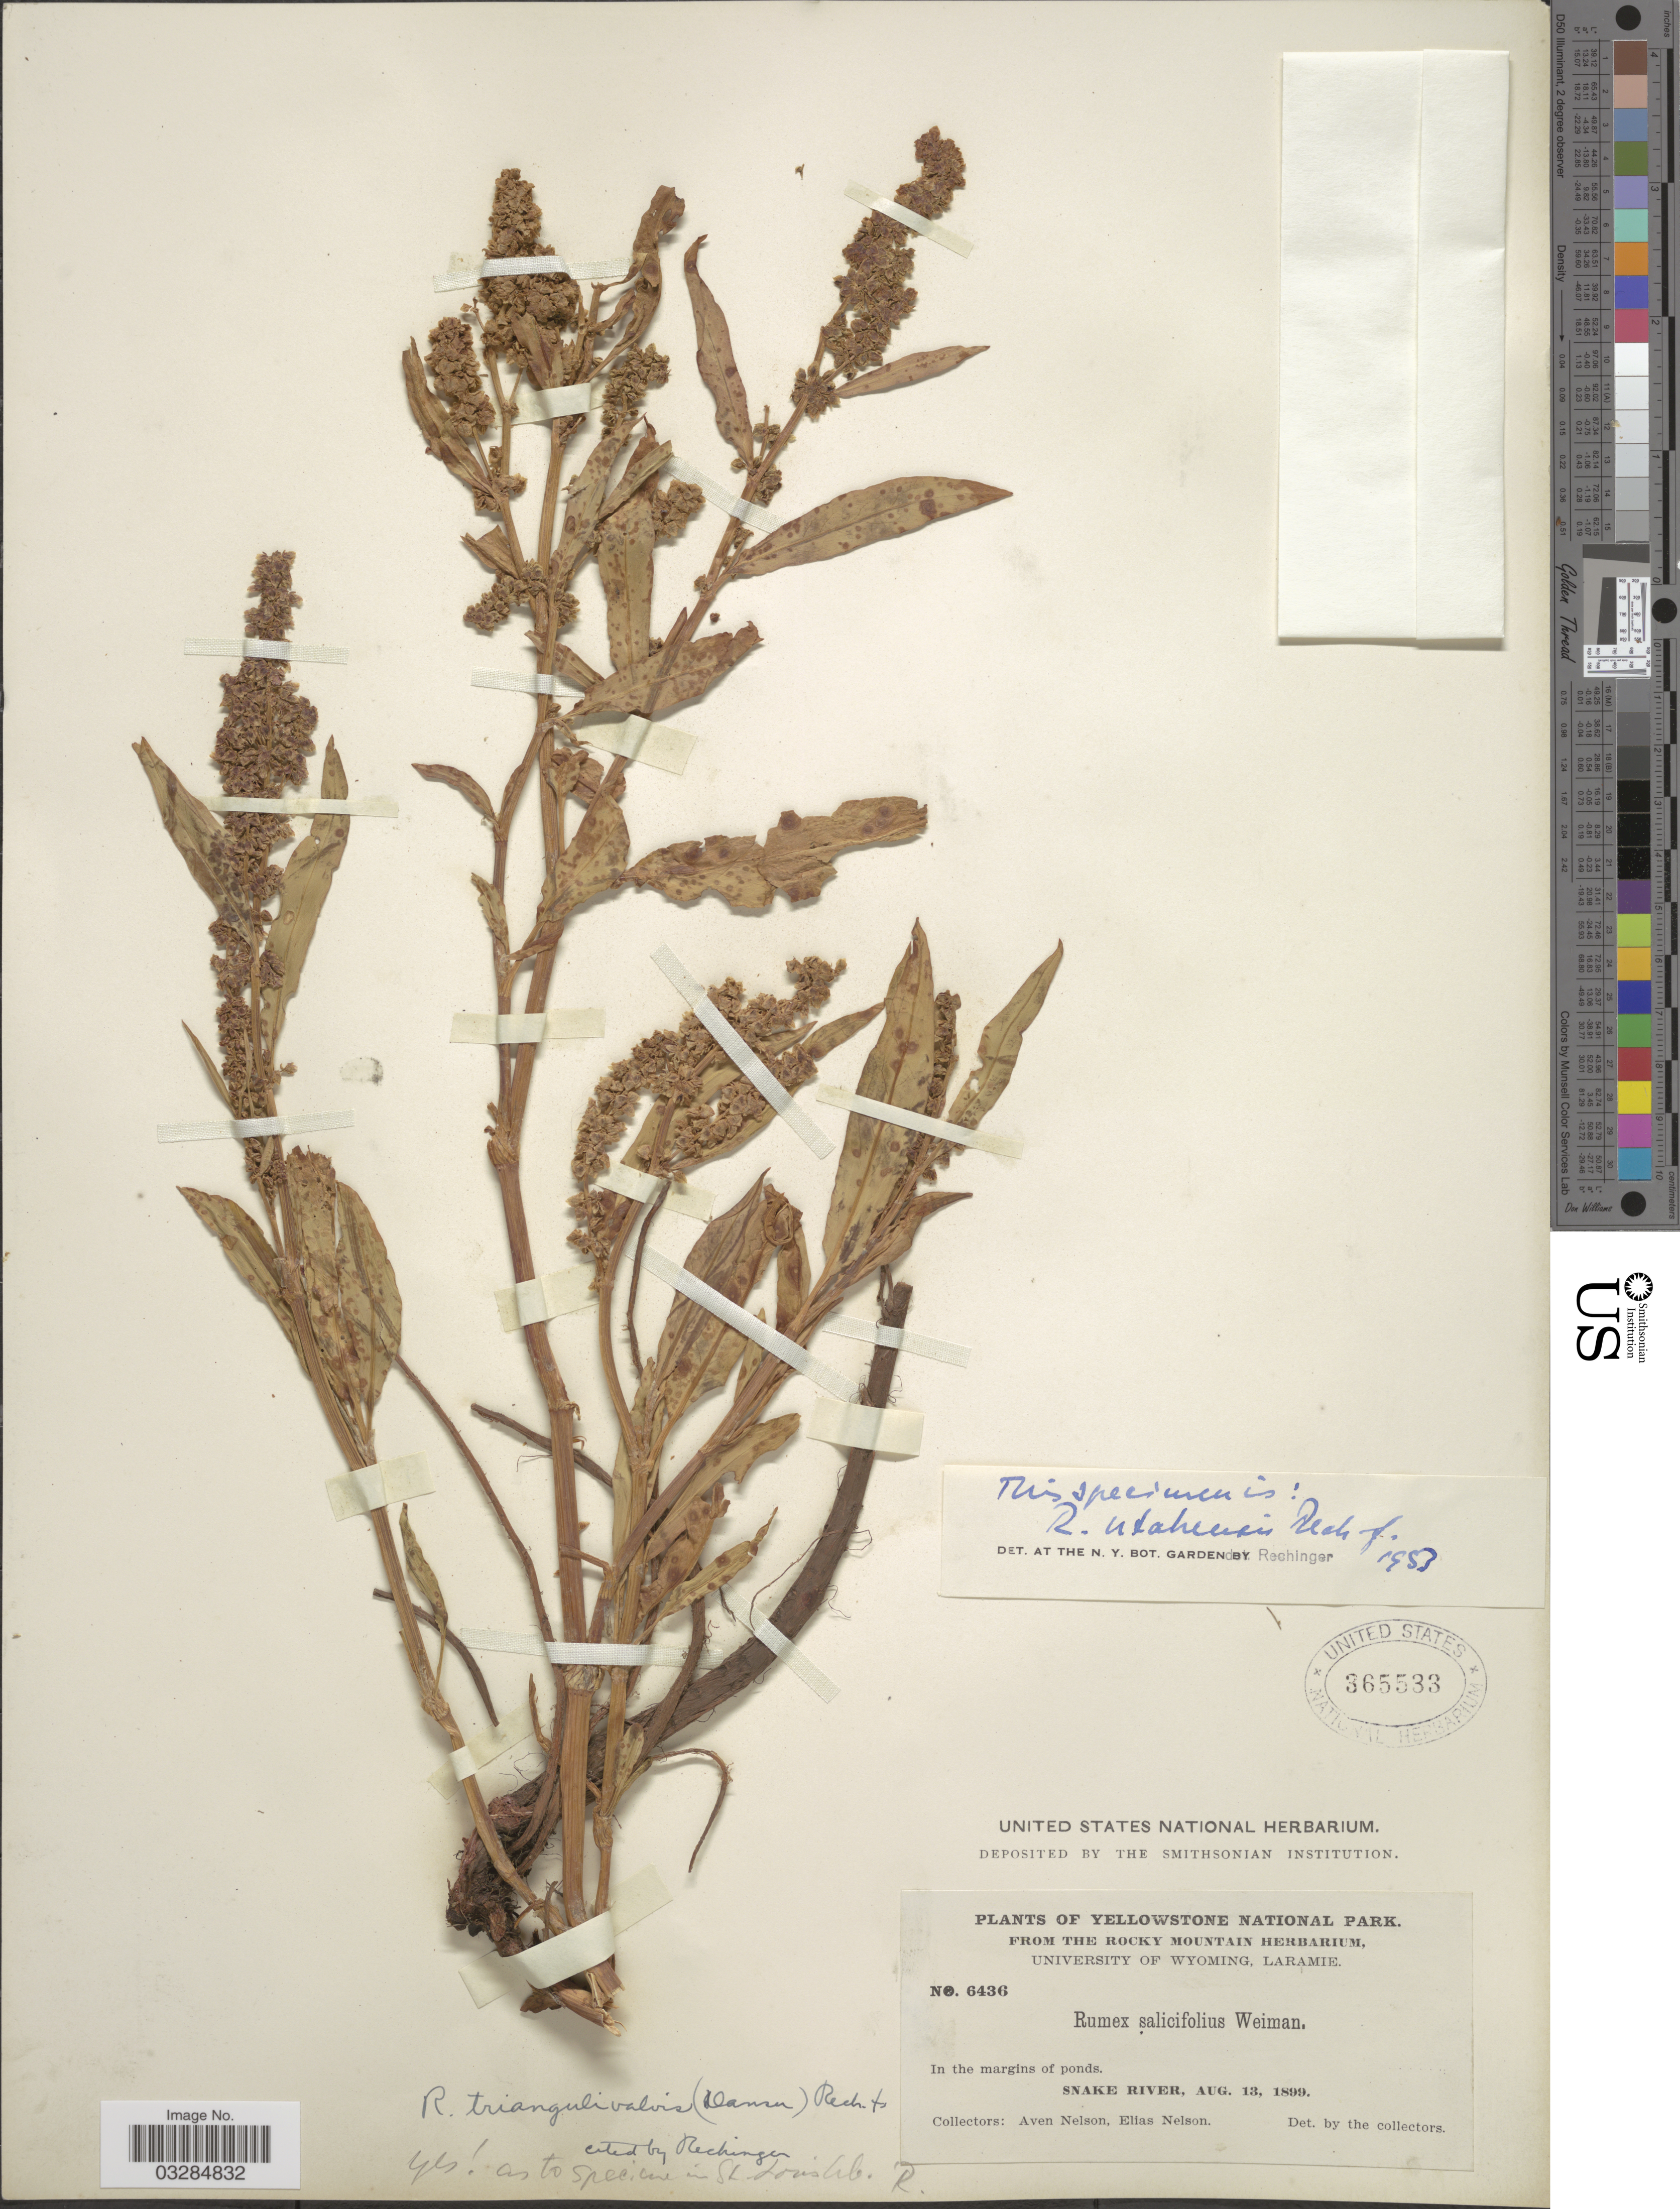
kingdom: Plantae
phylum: Tracheophyta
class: Magnoliopsida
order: Caryophyllales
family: Polygonaceae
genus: Rumex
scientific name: Rumex utahensis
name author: Rech. f.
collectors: A. Nelson & E. Nelson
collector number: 6436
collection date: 1899-08-13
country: United States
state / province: Wyoming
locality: Yellowstone National Park. Snake River.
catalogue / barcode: US 365533